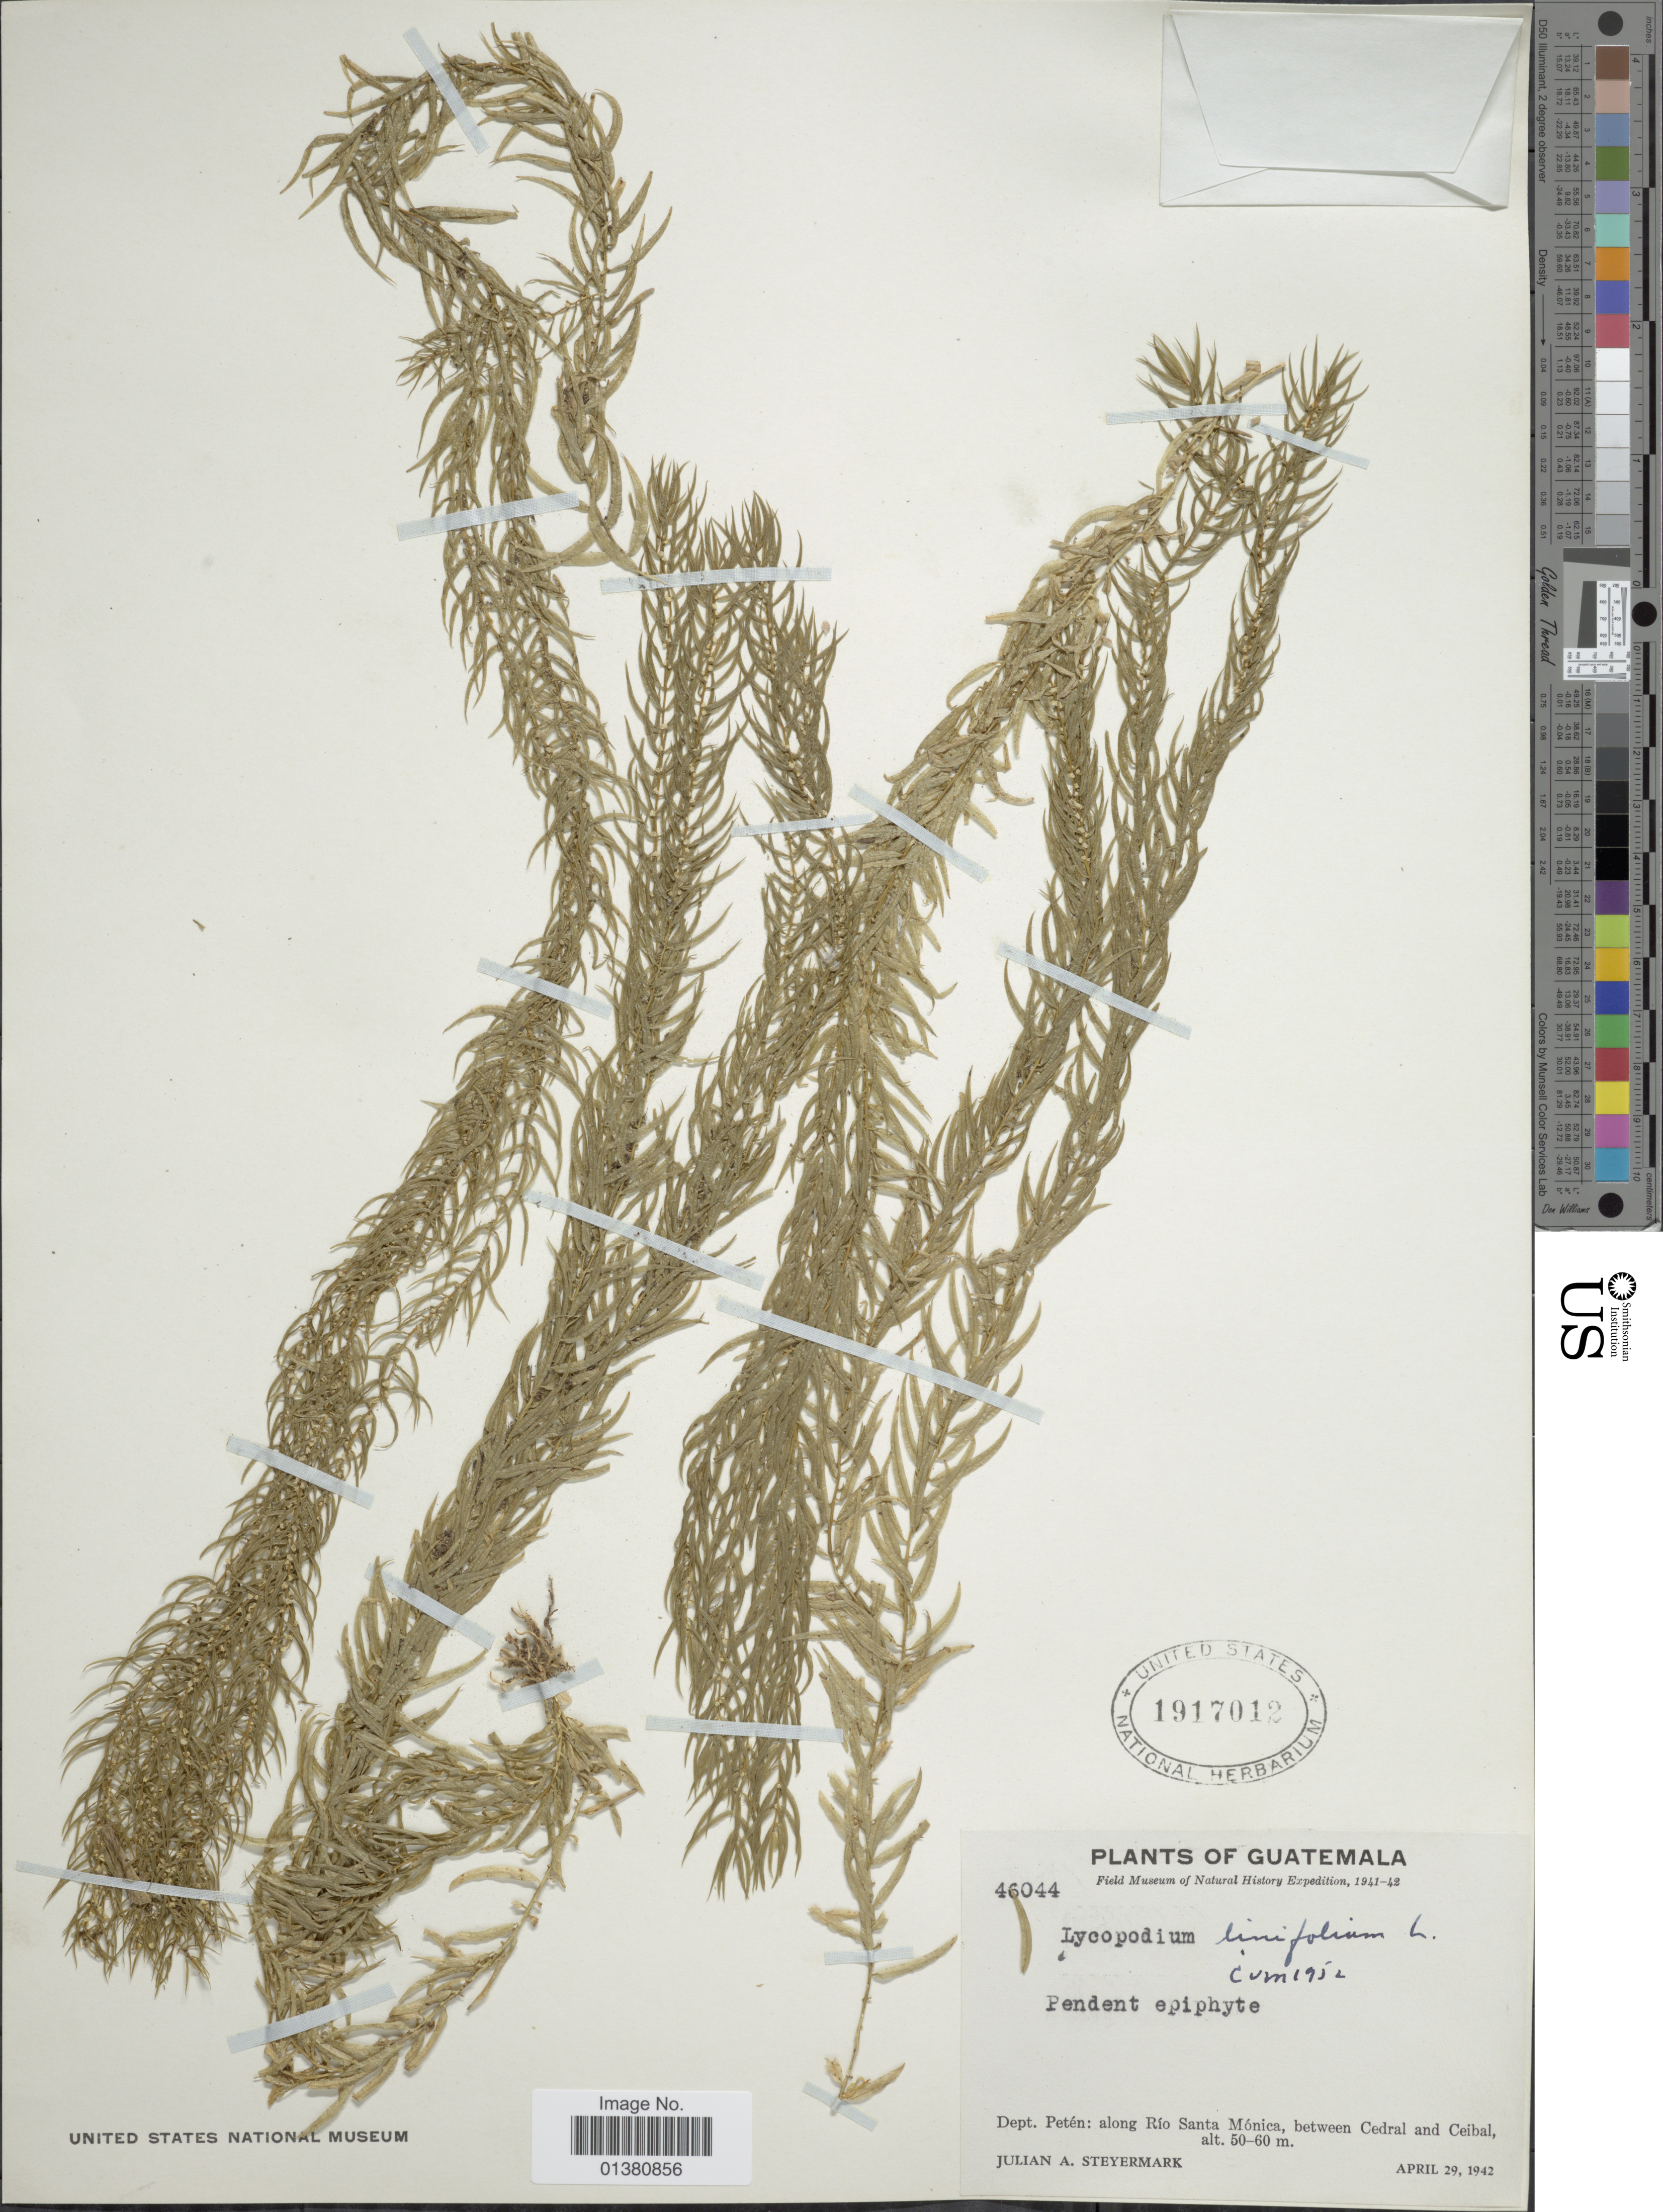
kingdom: Plantae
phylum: Tracheophyta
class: Lycopodiopsida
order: Lycopodiales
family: Lycopodiaceae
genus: Phlegmariurus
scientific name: Phlegmariurus linifolius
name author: (L.) B. Øllg.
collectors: J. Steyermark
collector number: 46044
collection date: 1942-04-29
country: Guatemala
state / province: El Petén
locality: Dept. Petén: along Río Santa Mónica, between cedral and Ceibal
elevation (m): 50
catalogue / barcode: US 1917012